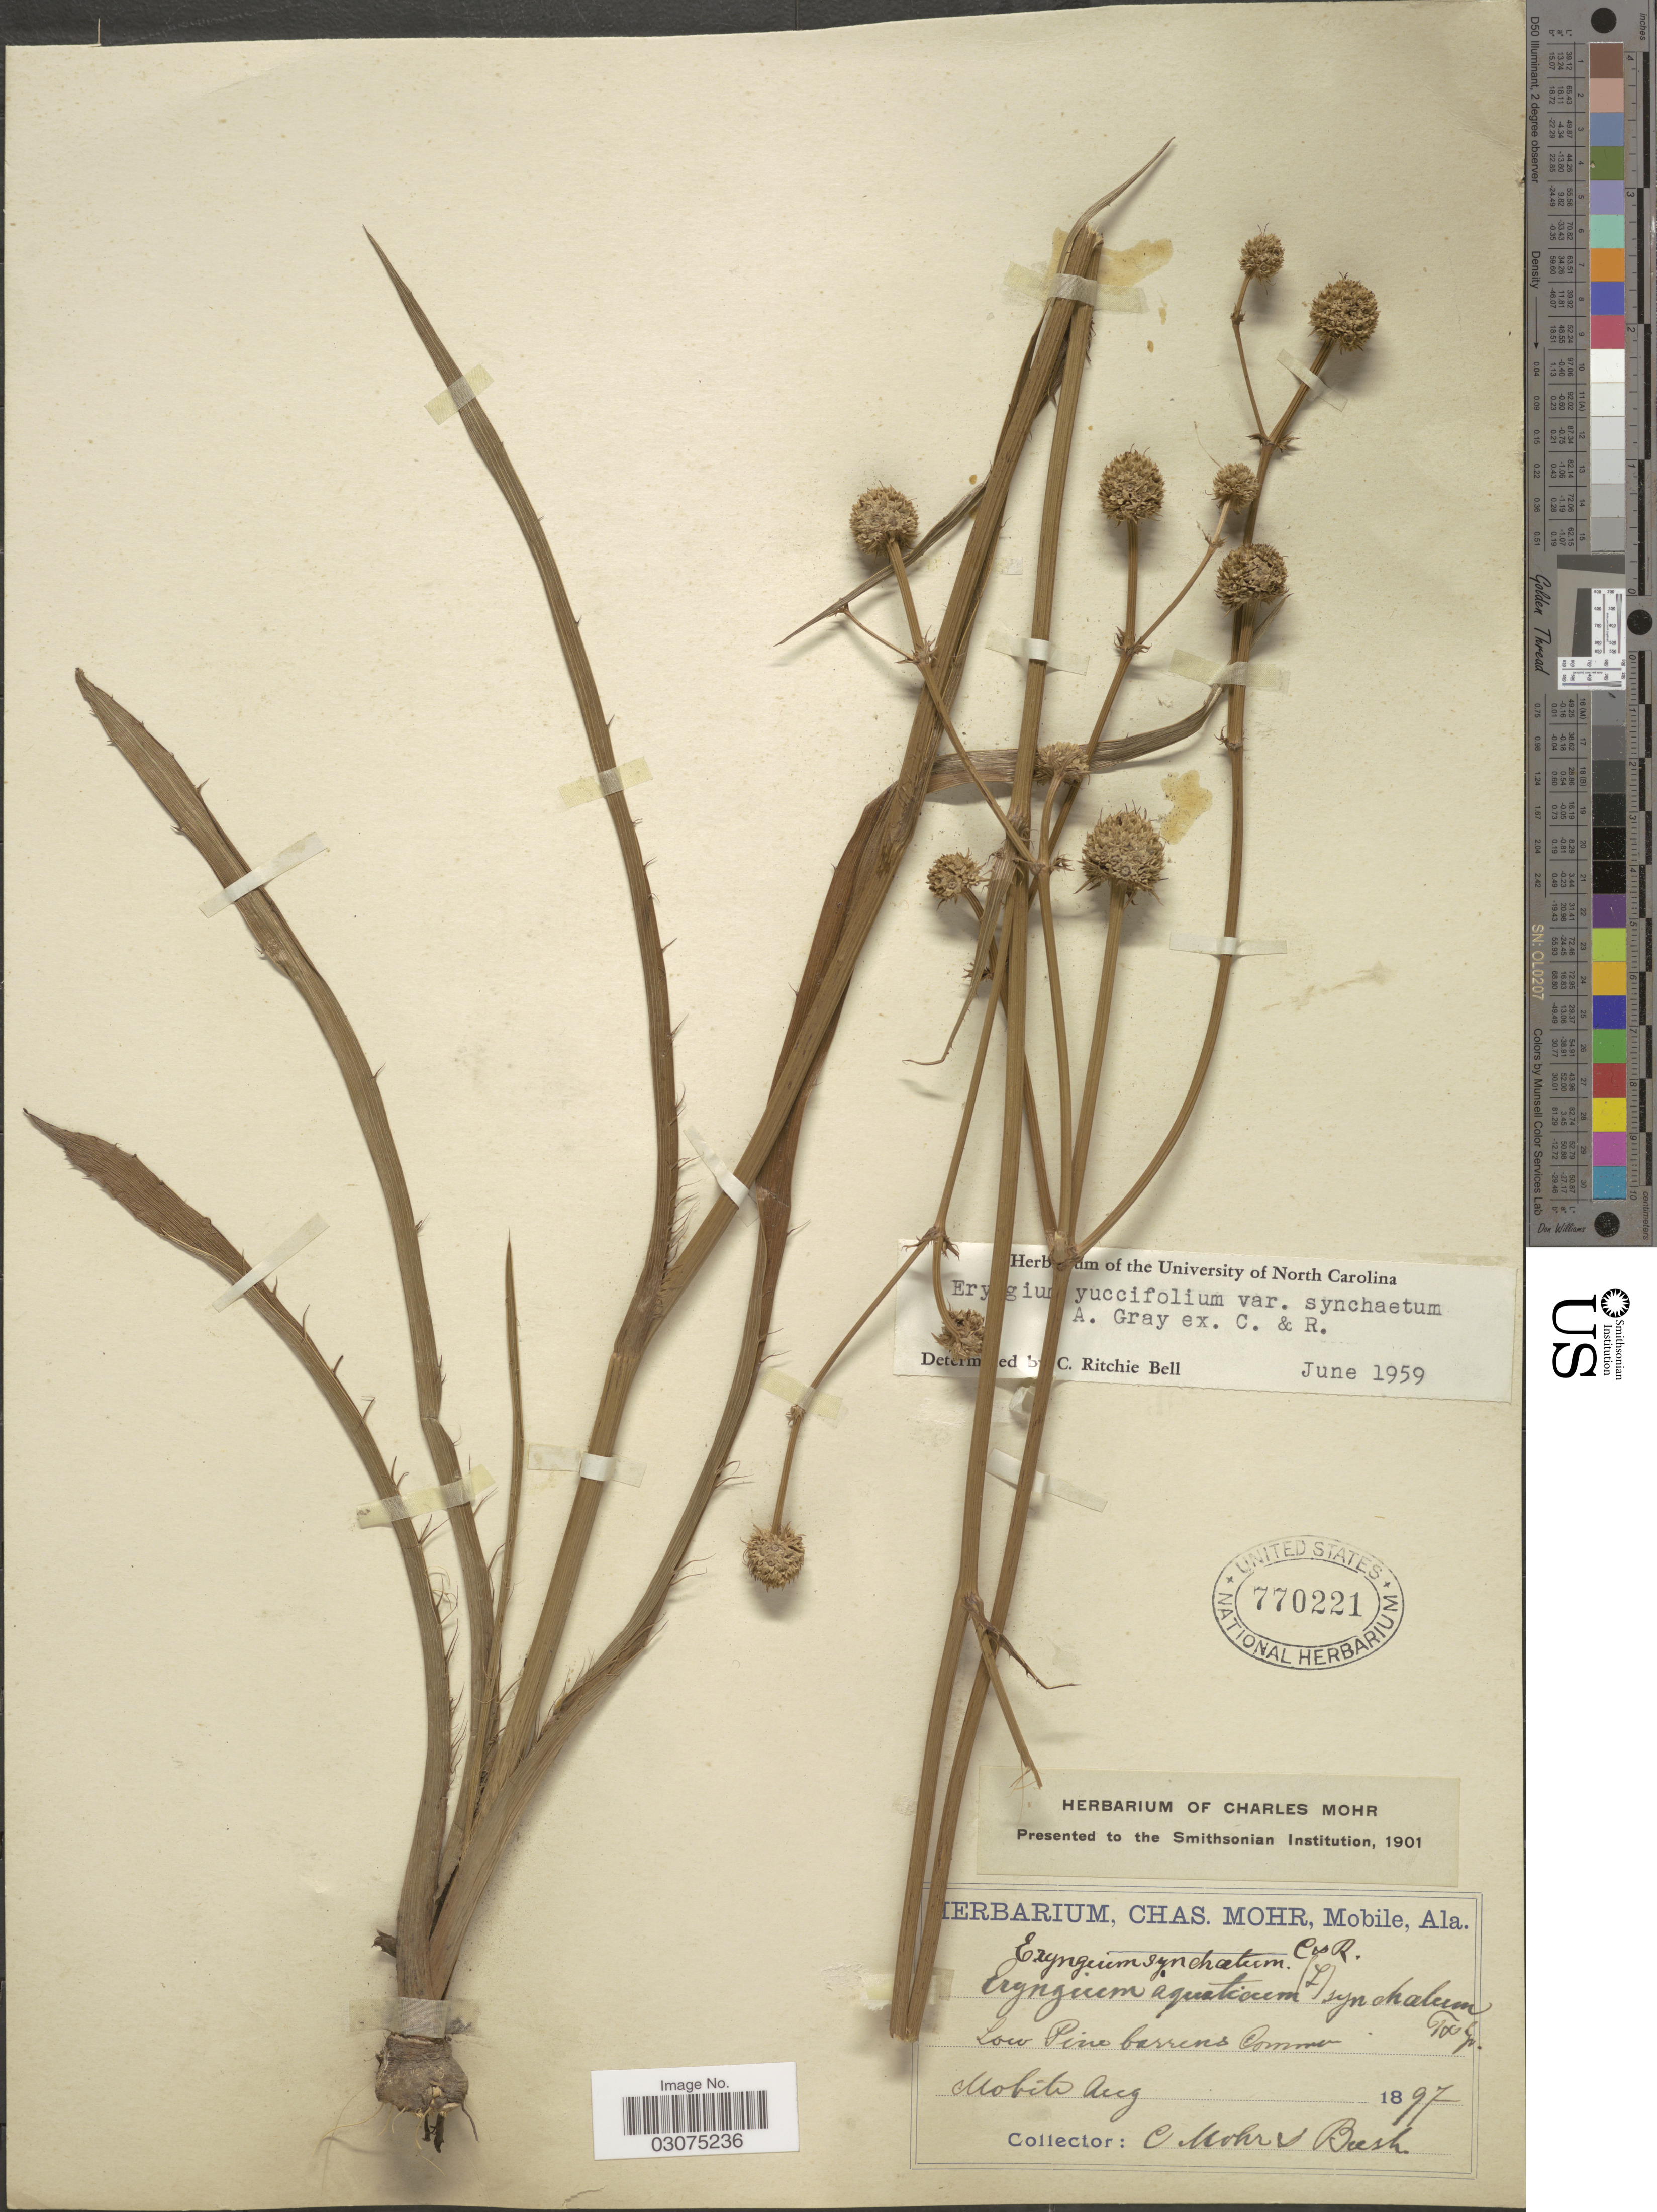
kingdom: Plantae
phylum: Tracheophyta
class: Magnoliopsida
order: Apiales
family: Apiaceae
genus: Eryngium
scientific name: Eryngium yuccifolium var. synchaetum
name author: A. Gray ex J.M. Coult. & Rose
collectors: C. T. Mohr & -- Bush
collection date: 1897-08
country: United States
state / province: Alabama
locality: Low pine barrens, Mobile.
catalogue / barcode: US 770221